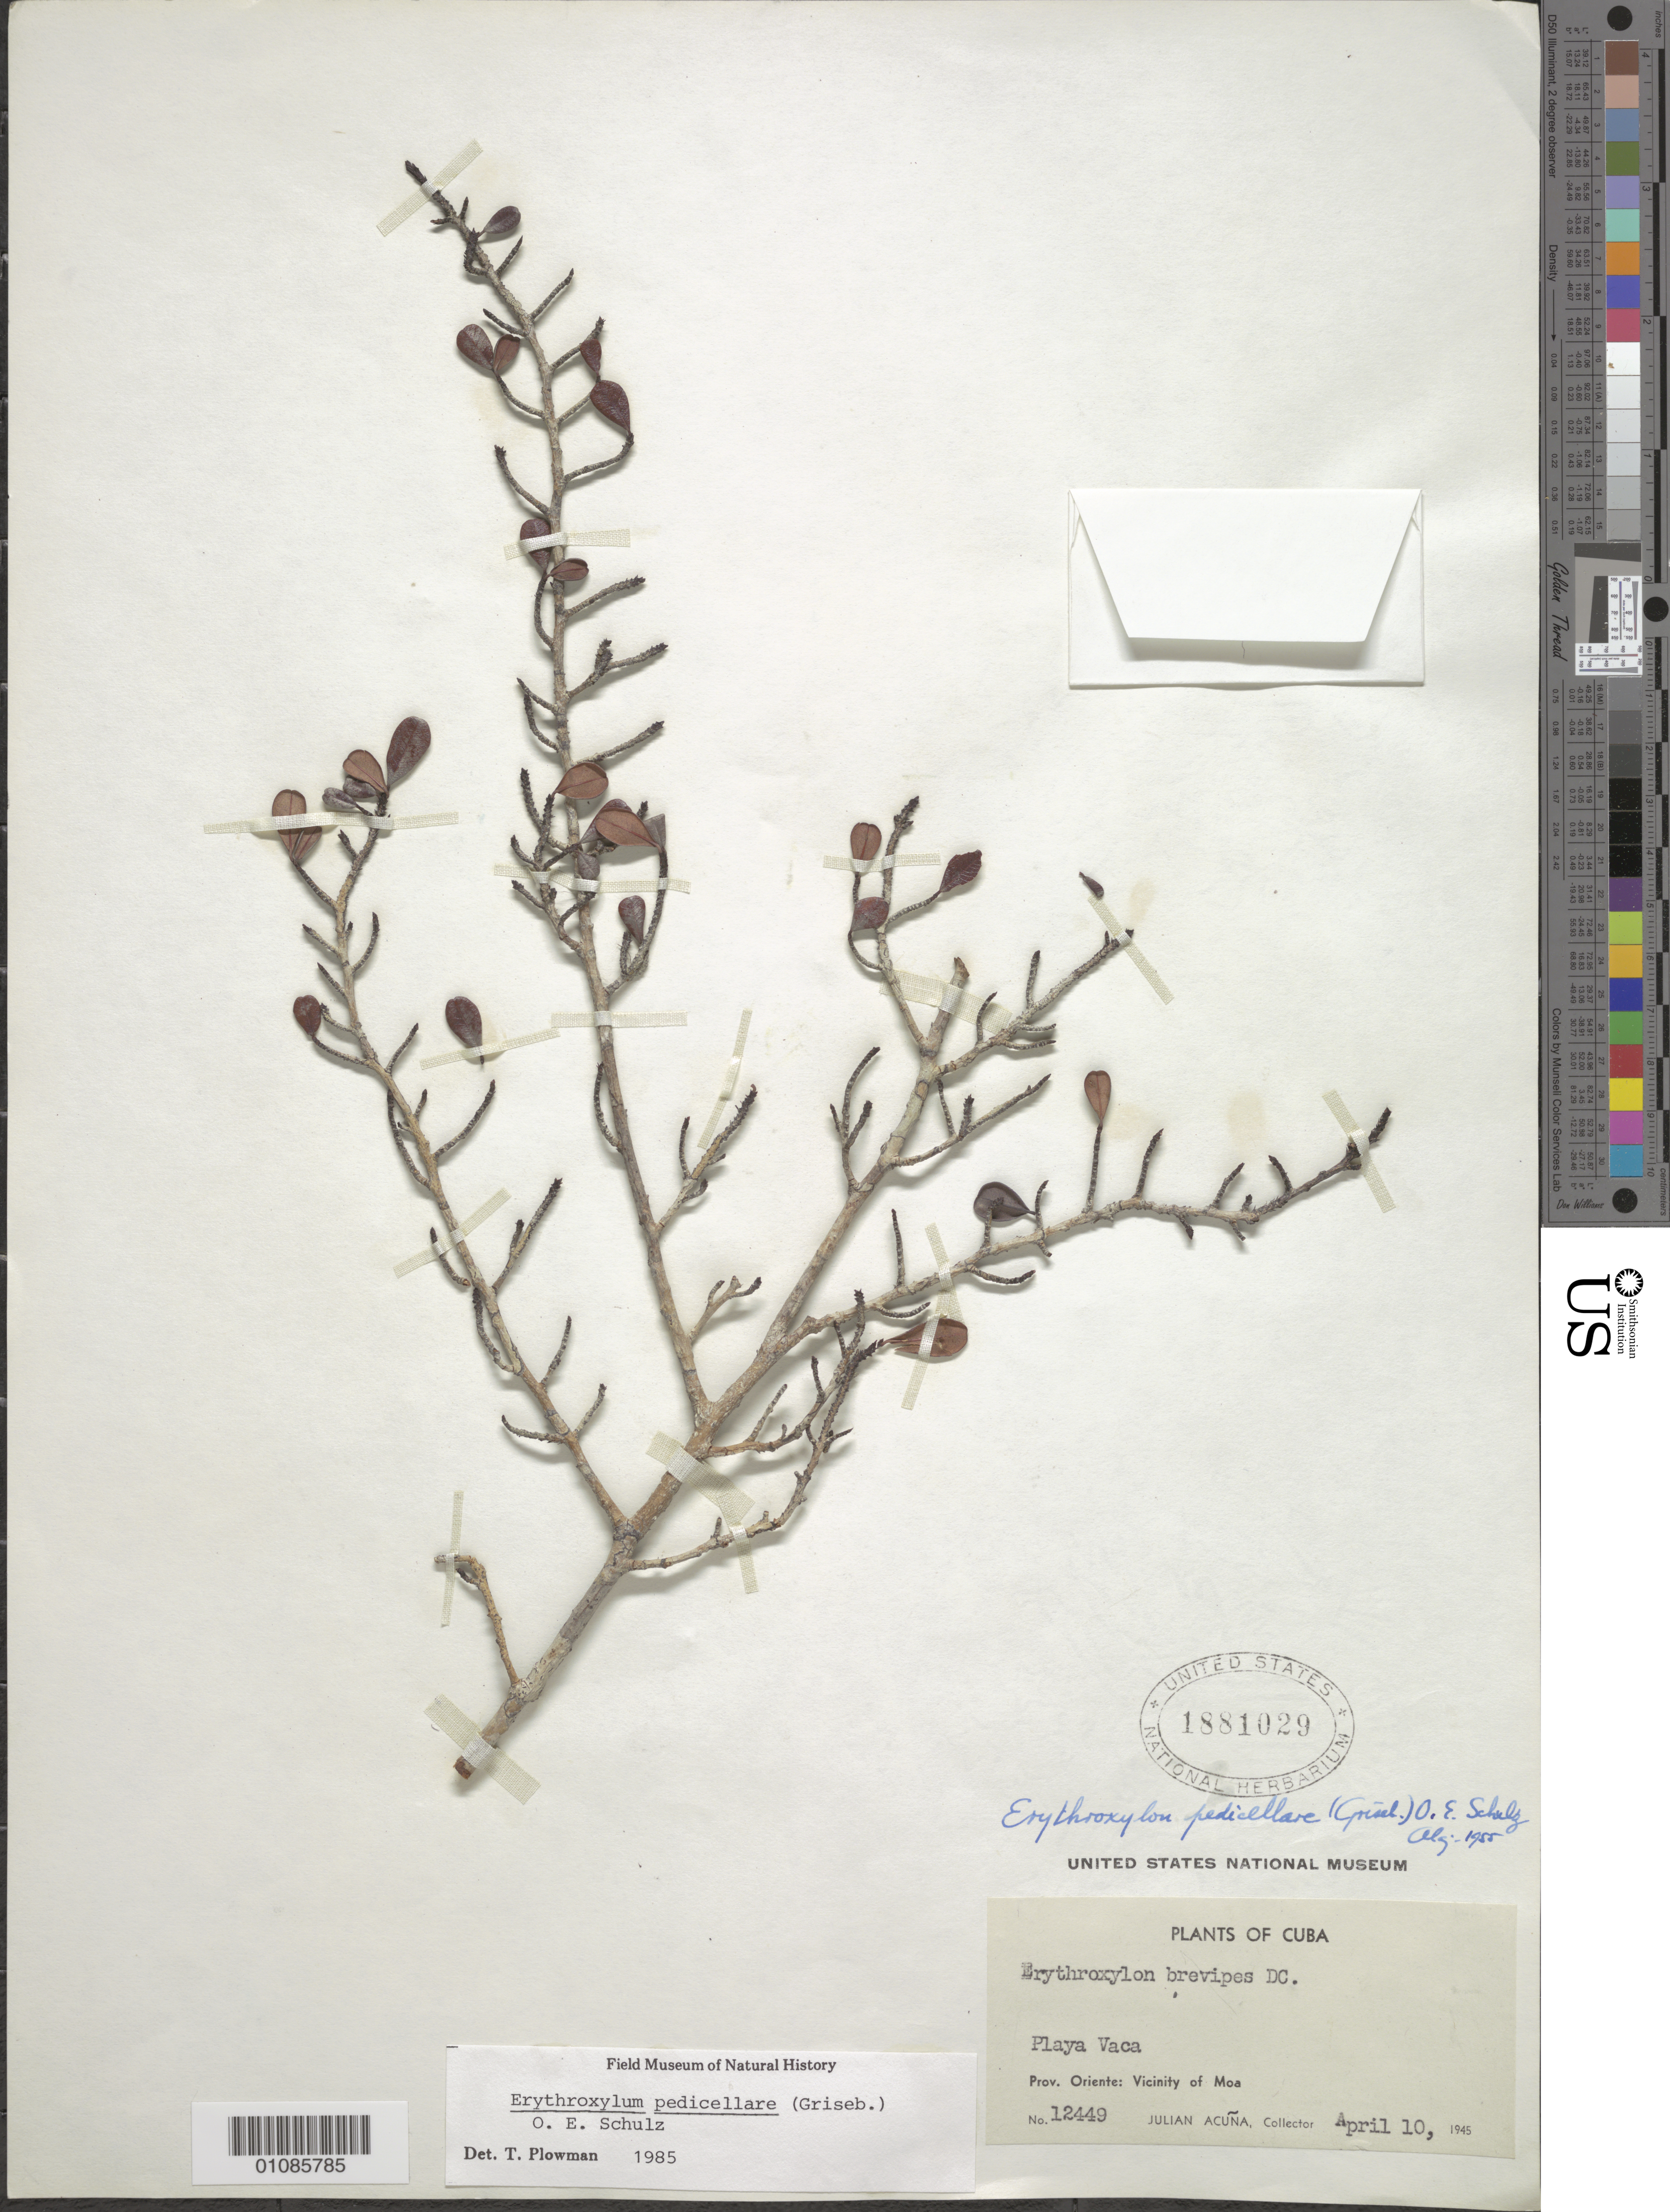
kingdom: Plantae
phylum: Tracheophyta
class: Magnoliopsida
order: Malpighiales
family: Erythroxylaceae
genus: Erythroxylum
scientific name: Erythroxylum pedicellare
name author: (Griseb.) O.E. Schulz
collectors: J. Acuña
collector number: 12449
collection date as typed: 10 Apr 1945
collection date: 1945-04-10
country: Cuba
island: Cuba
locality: Oriente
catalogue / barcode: US 1881029